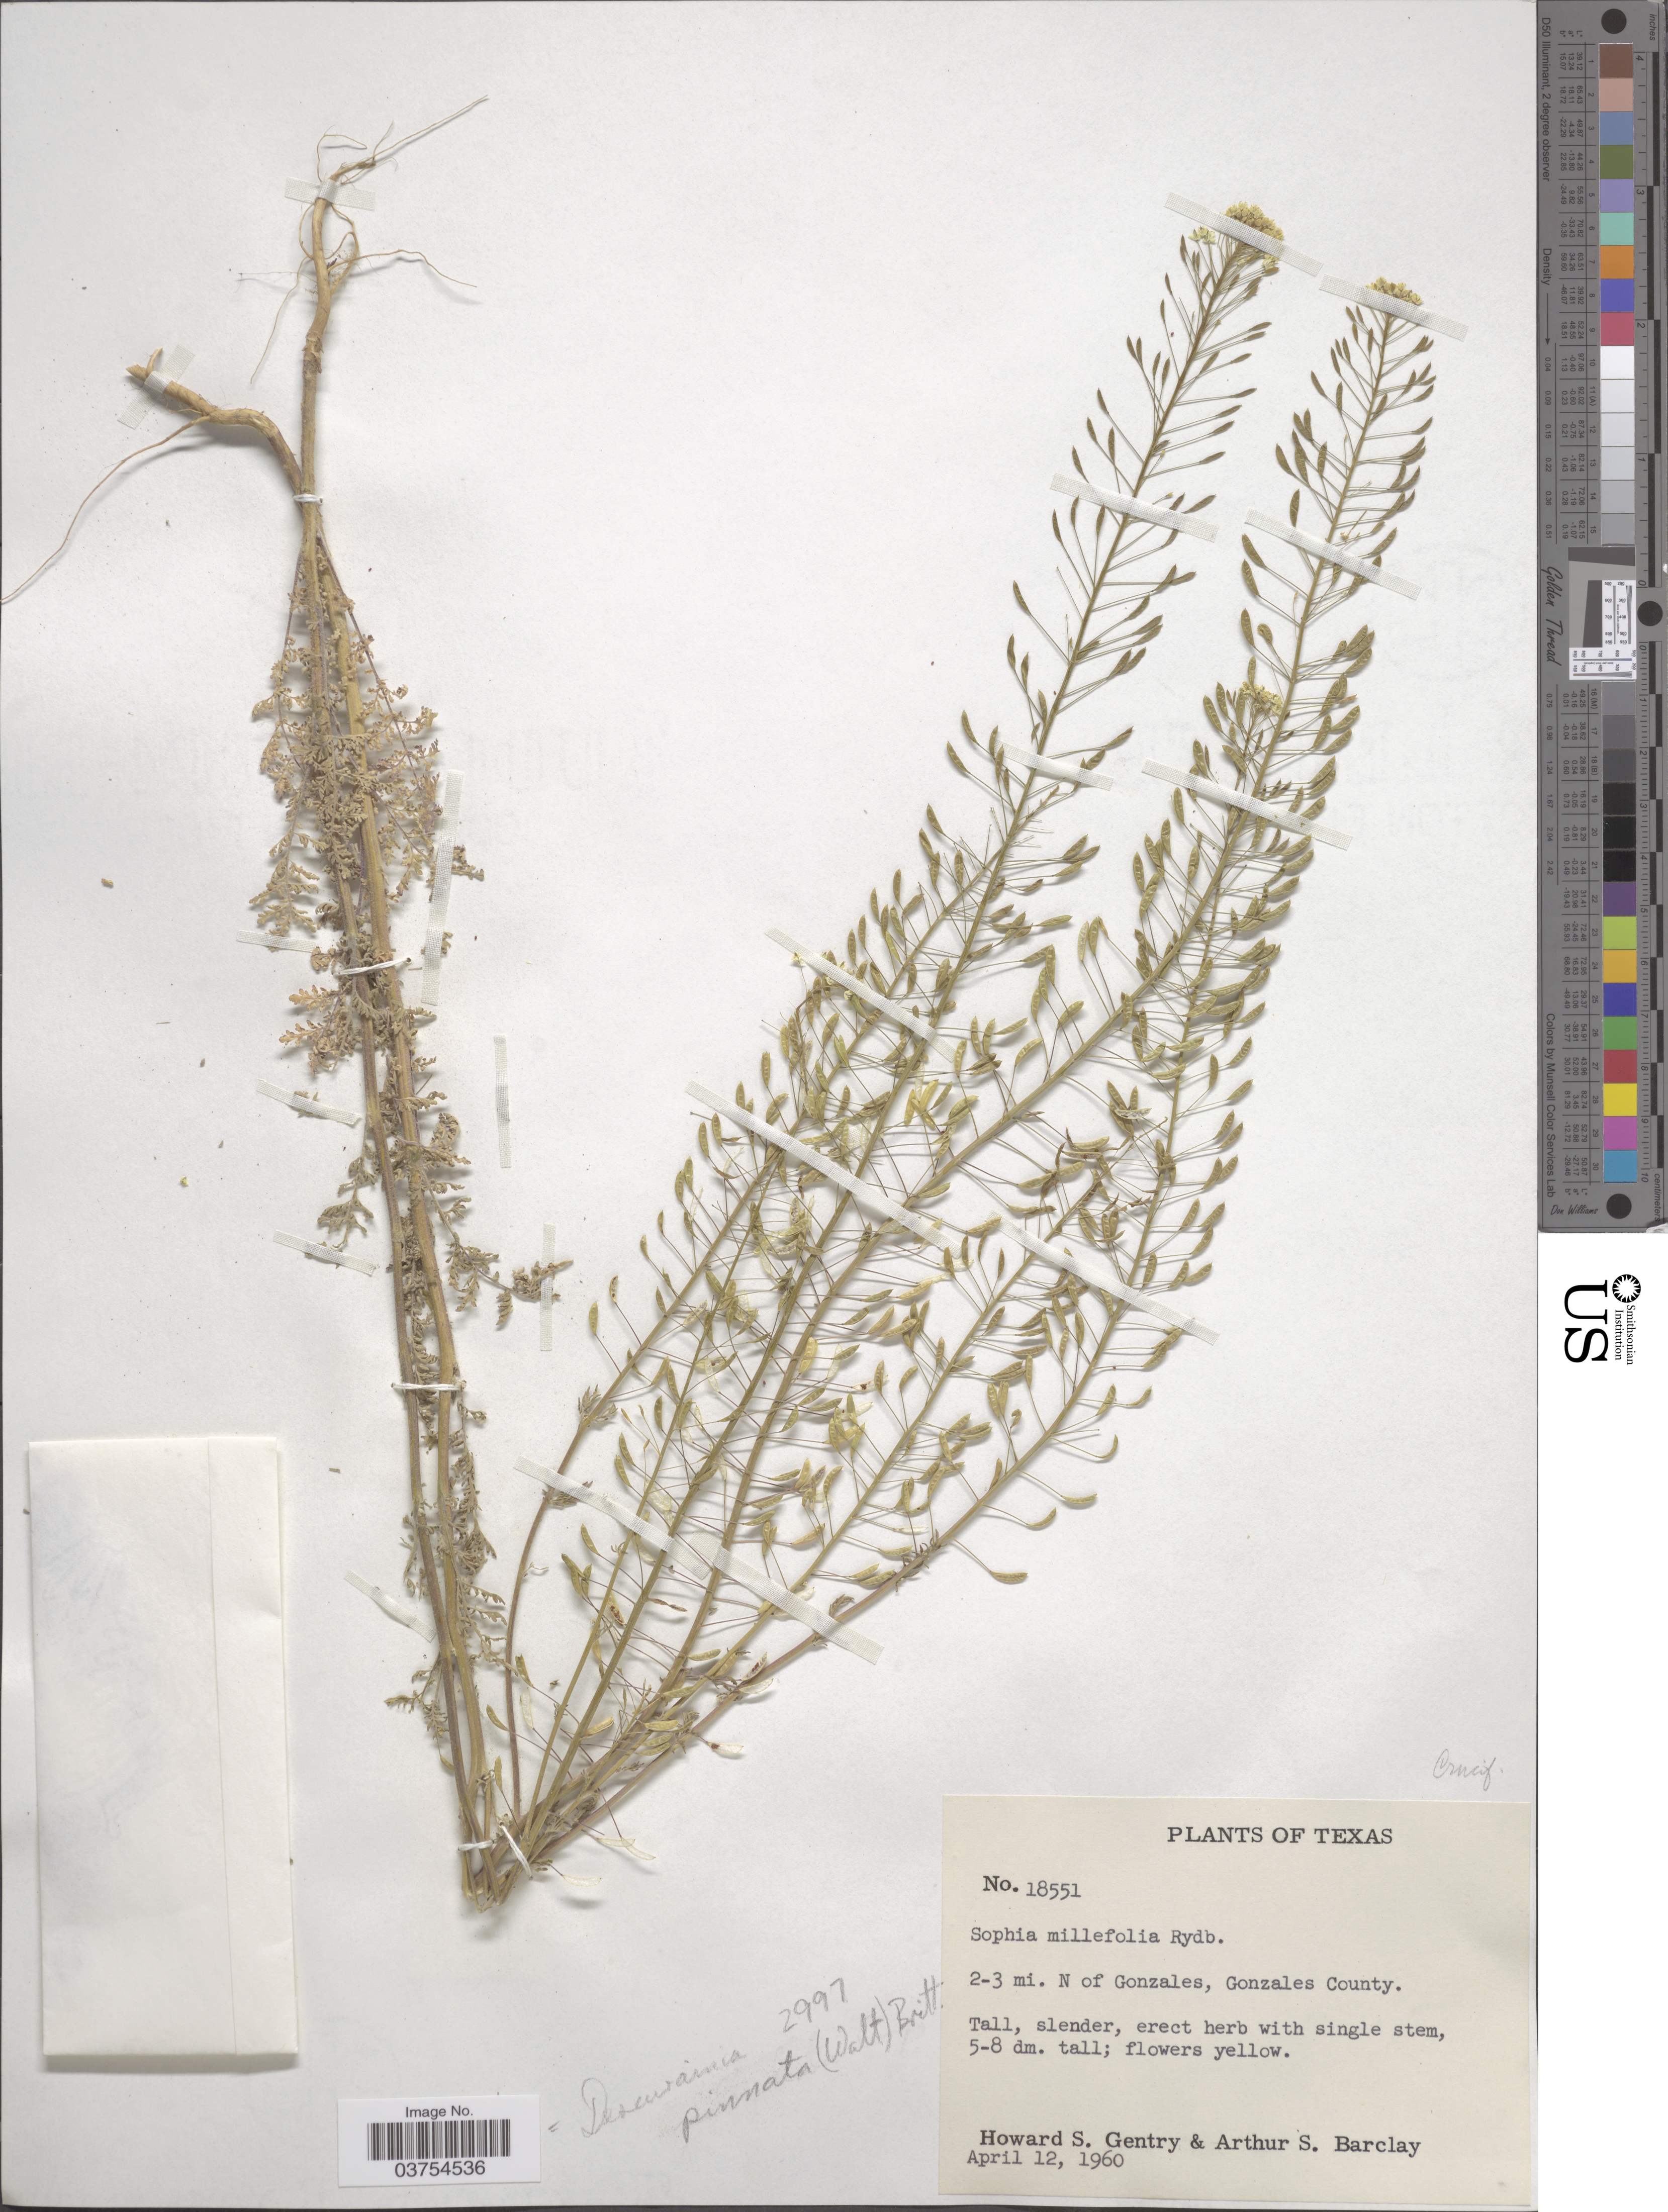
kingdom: Plantae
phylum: Tracheophyta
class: Magnoliopsida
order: Brassicales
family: Brassicaceae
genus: Descurainia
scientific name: Descurainia pinnata subsp. typica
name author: (C.A. Mey.) Detling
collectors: H. S. Gentry & A. S. Barclay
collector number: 18551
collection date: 1960-04-12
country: United States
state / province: Texas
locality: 2-3 mi. N of Gonzales, Gonzales County.